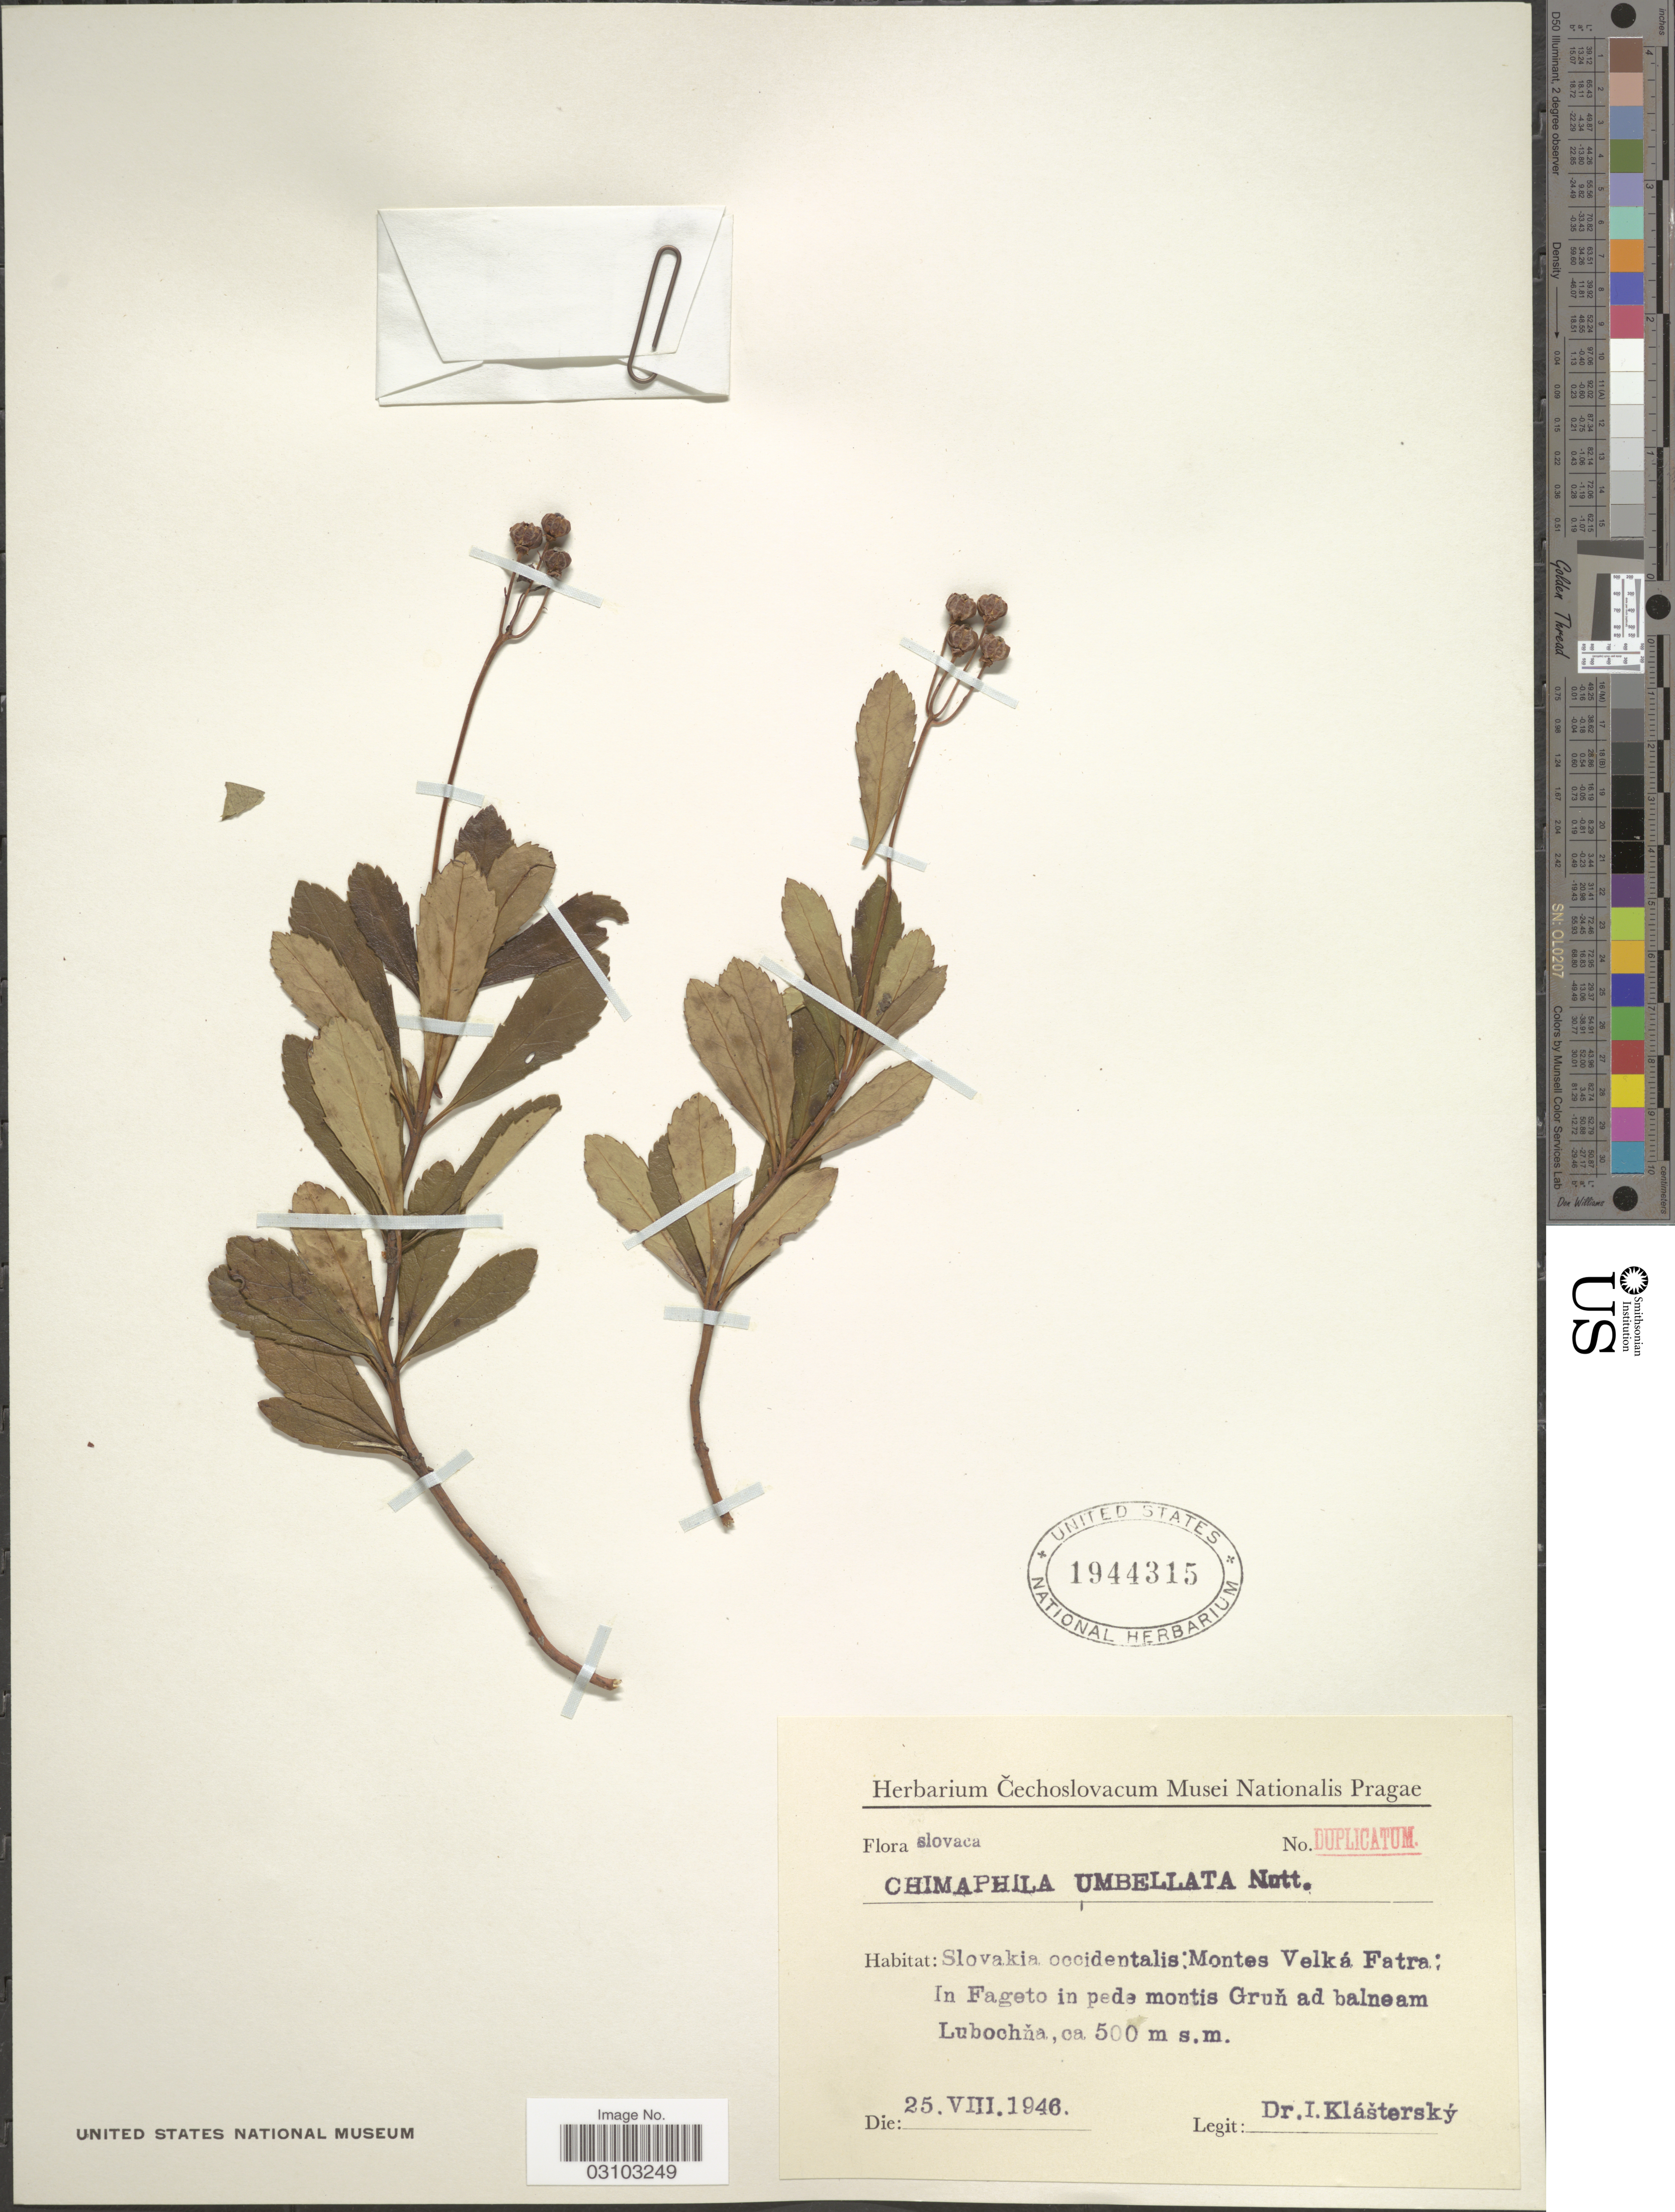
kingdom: Plantae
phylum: Tracheophyta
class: Magnoliopsida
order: Ericales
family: Ericaceae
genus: Chimaphila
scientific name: Chimaphila umbellata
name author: (L.) W.P.C. Barton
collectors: I. Klášterský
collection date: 1946-08-25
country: Slovakia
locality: Slovakia occidentalis: Montes Velká Fatra: In Fageto in pede montis Grun ad balneam Lubochna.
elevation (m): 500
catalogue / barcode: US 1944315